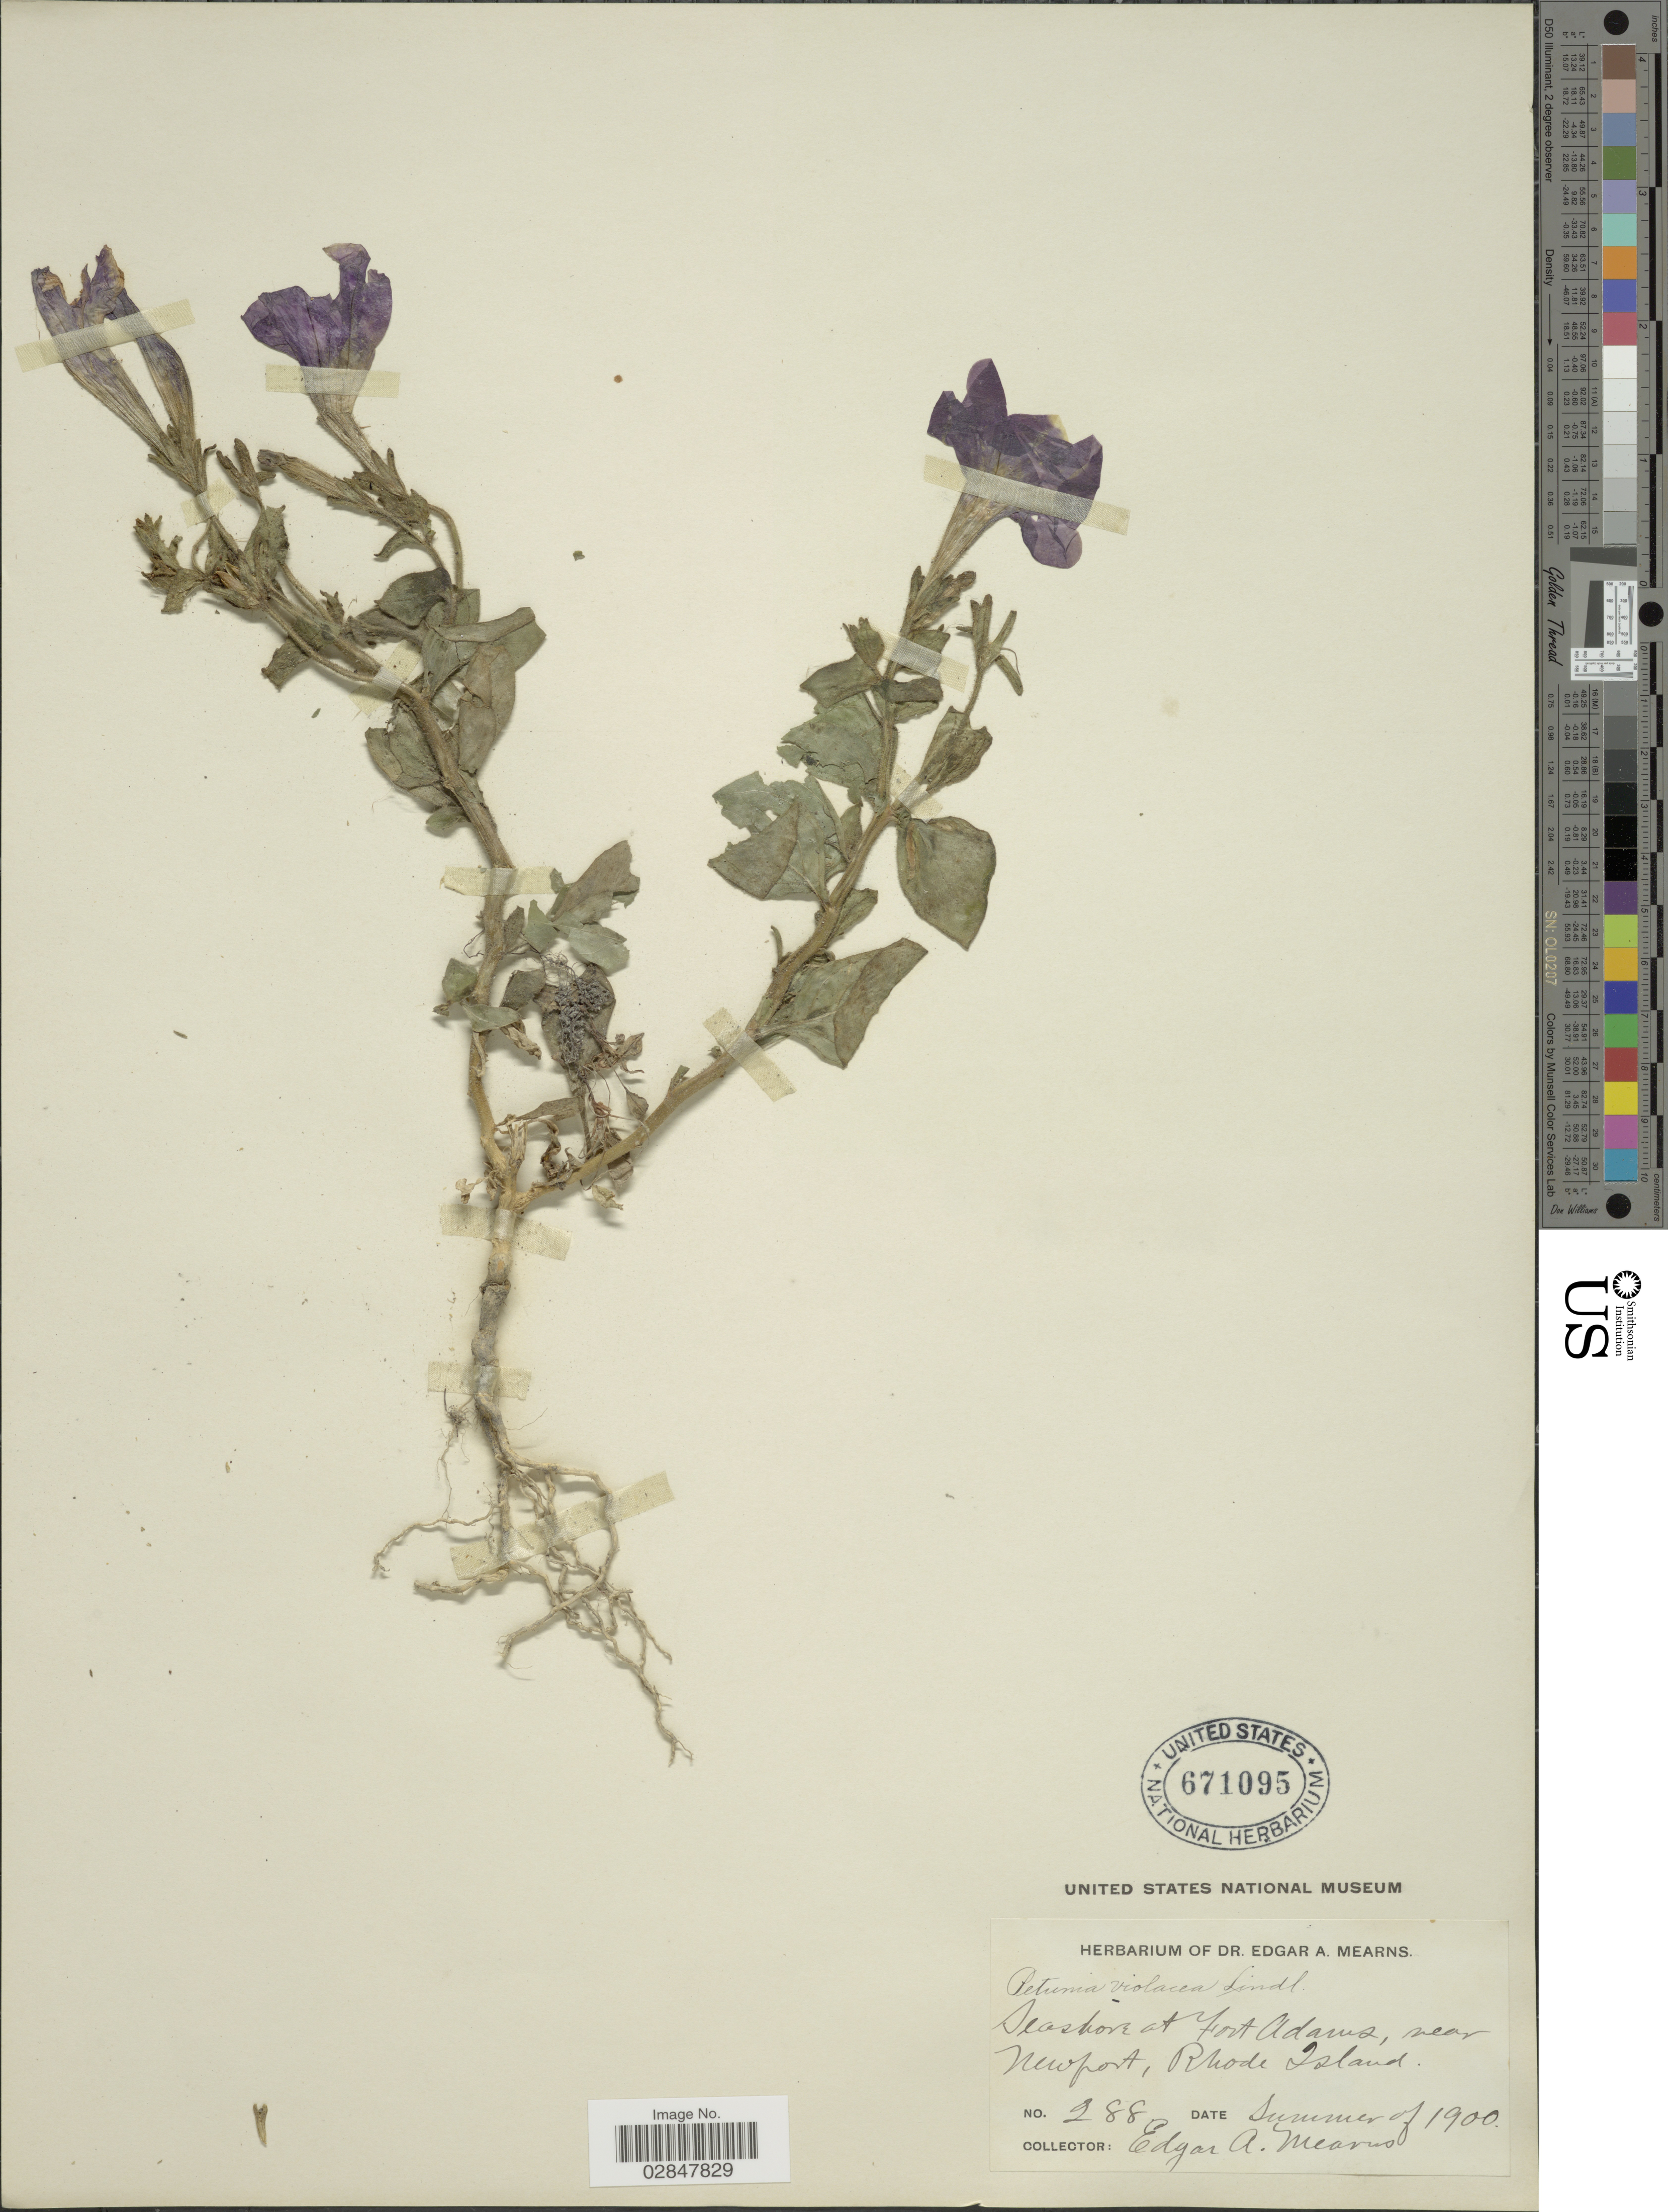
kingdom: Plantae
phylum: Tracheophyta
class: Magnoliopsida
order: Solanales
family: Solanaceae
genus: Petunia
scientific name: Petunia violacea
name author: Lindl.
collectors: E. A. Mearns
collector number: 288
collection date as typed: Summer of 1900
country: United States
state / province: Rhode Island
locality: Seashore at Fort Adams, near Newport.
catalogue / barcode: US 671095